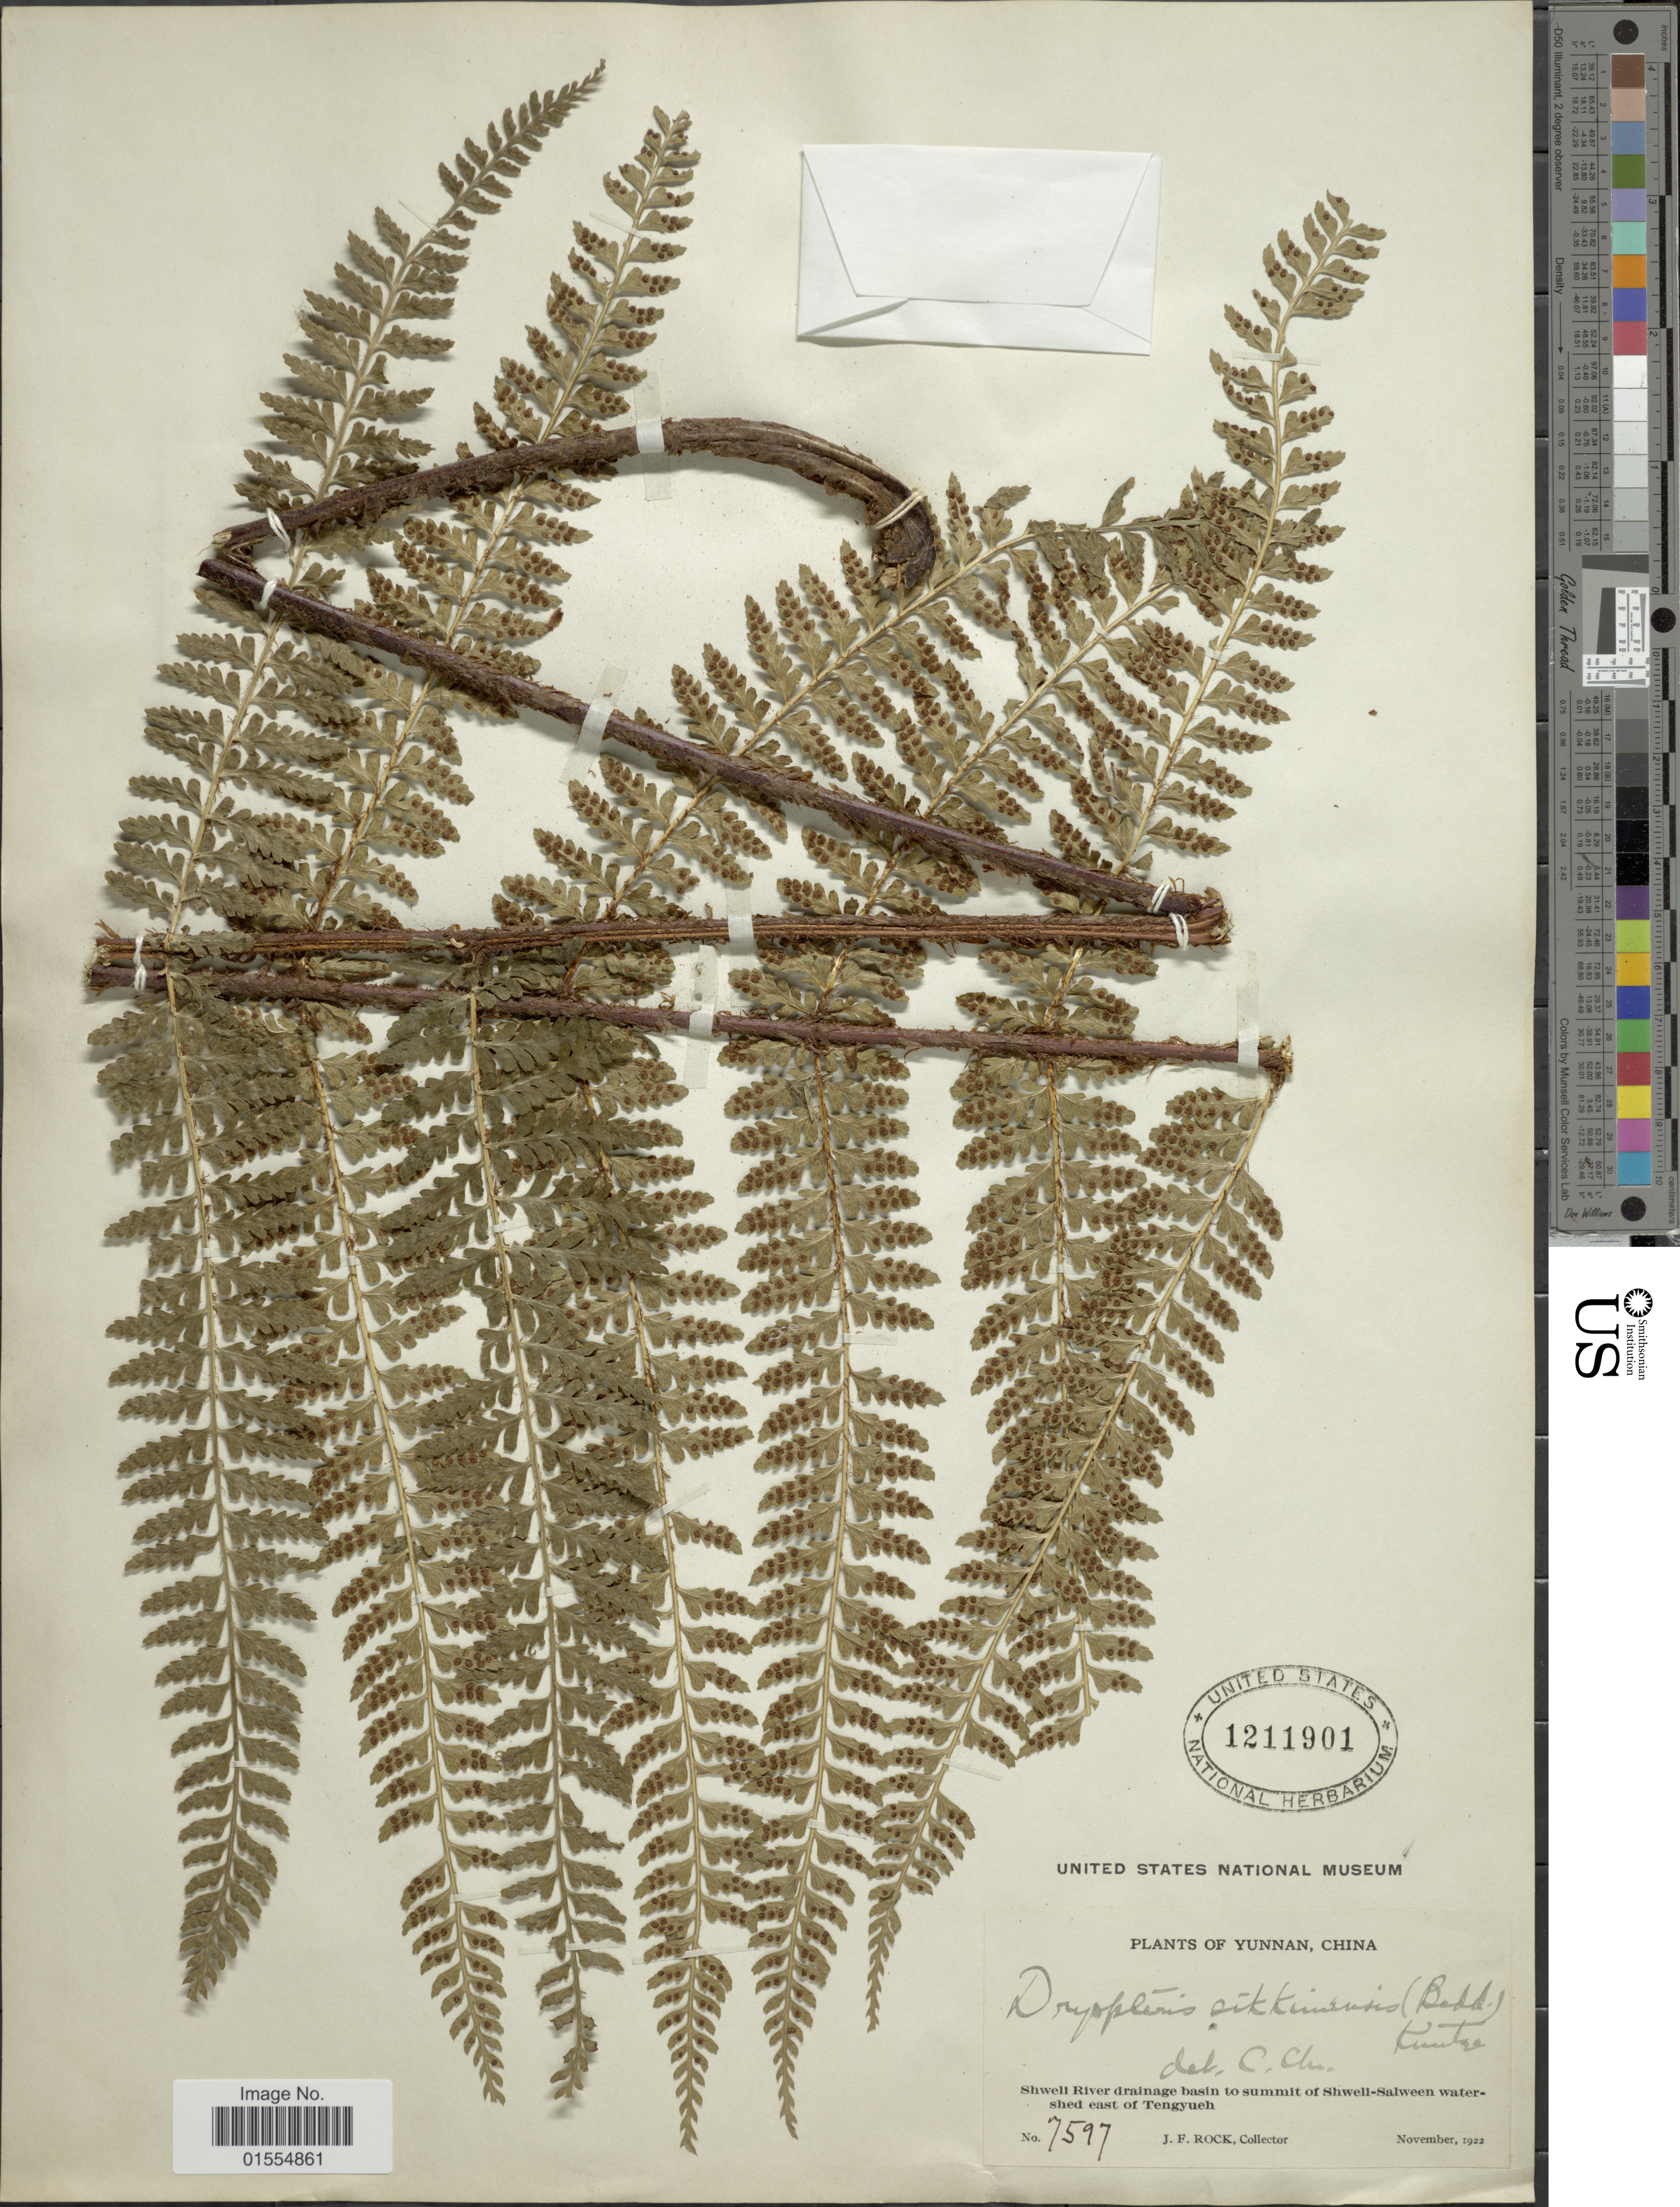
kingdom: Plantae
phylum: Tracheophyta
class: Polypodiopsida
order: Polypodiales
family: Dryopteridaceae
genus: Dryopteris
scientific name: Dryopteris sikkimensis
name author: (Bedd.) Kuntze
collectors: J. Rock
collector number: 7597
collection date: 1922-11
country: China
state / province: Yunnan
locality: Yunnan, China, Shweli River drainage basin to summit of Shweli-Salween watershed east of Tengyueh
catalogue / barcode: US 1211901